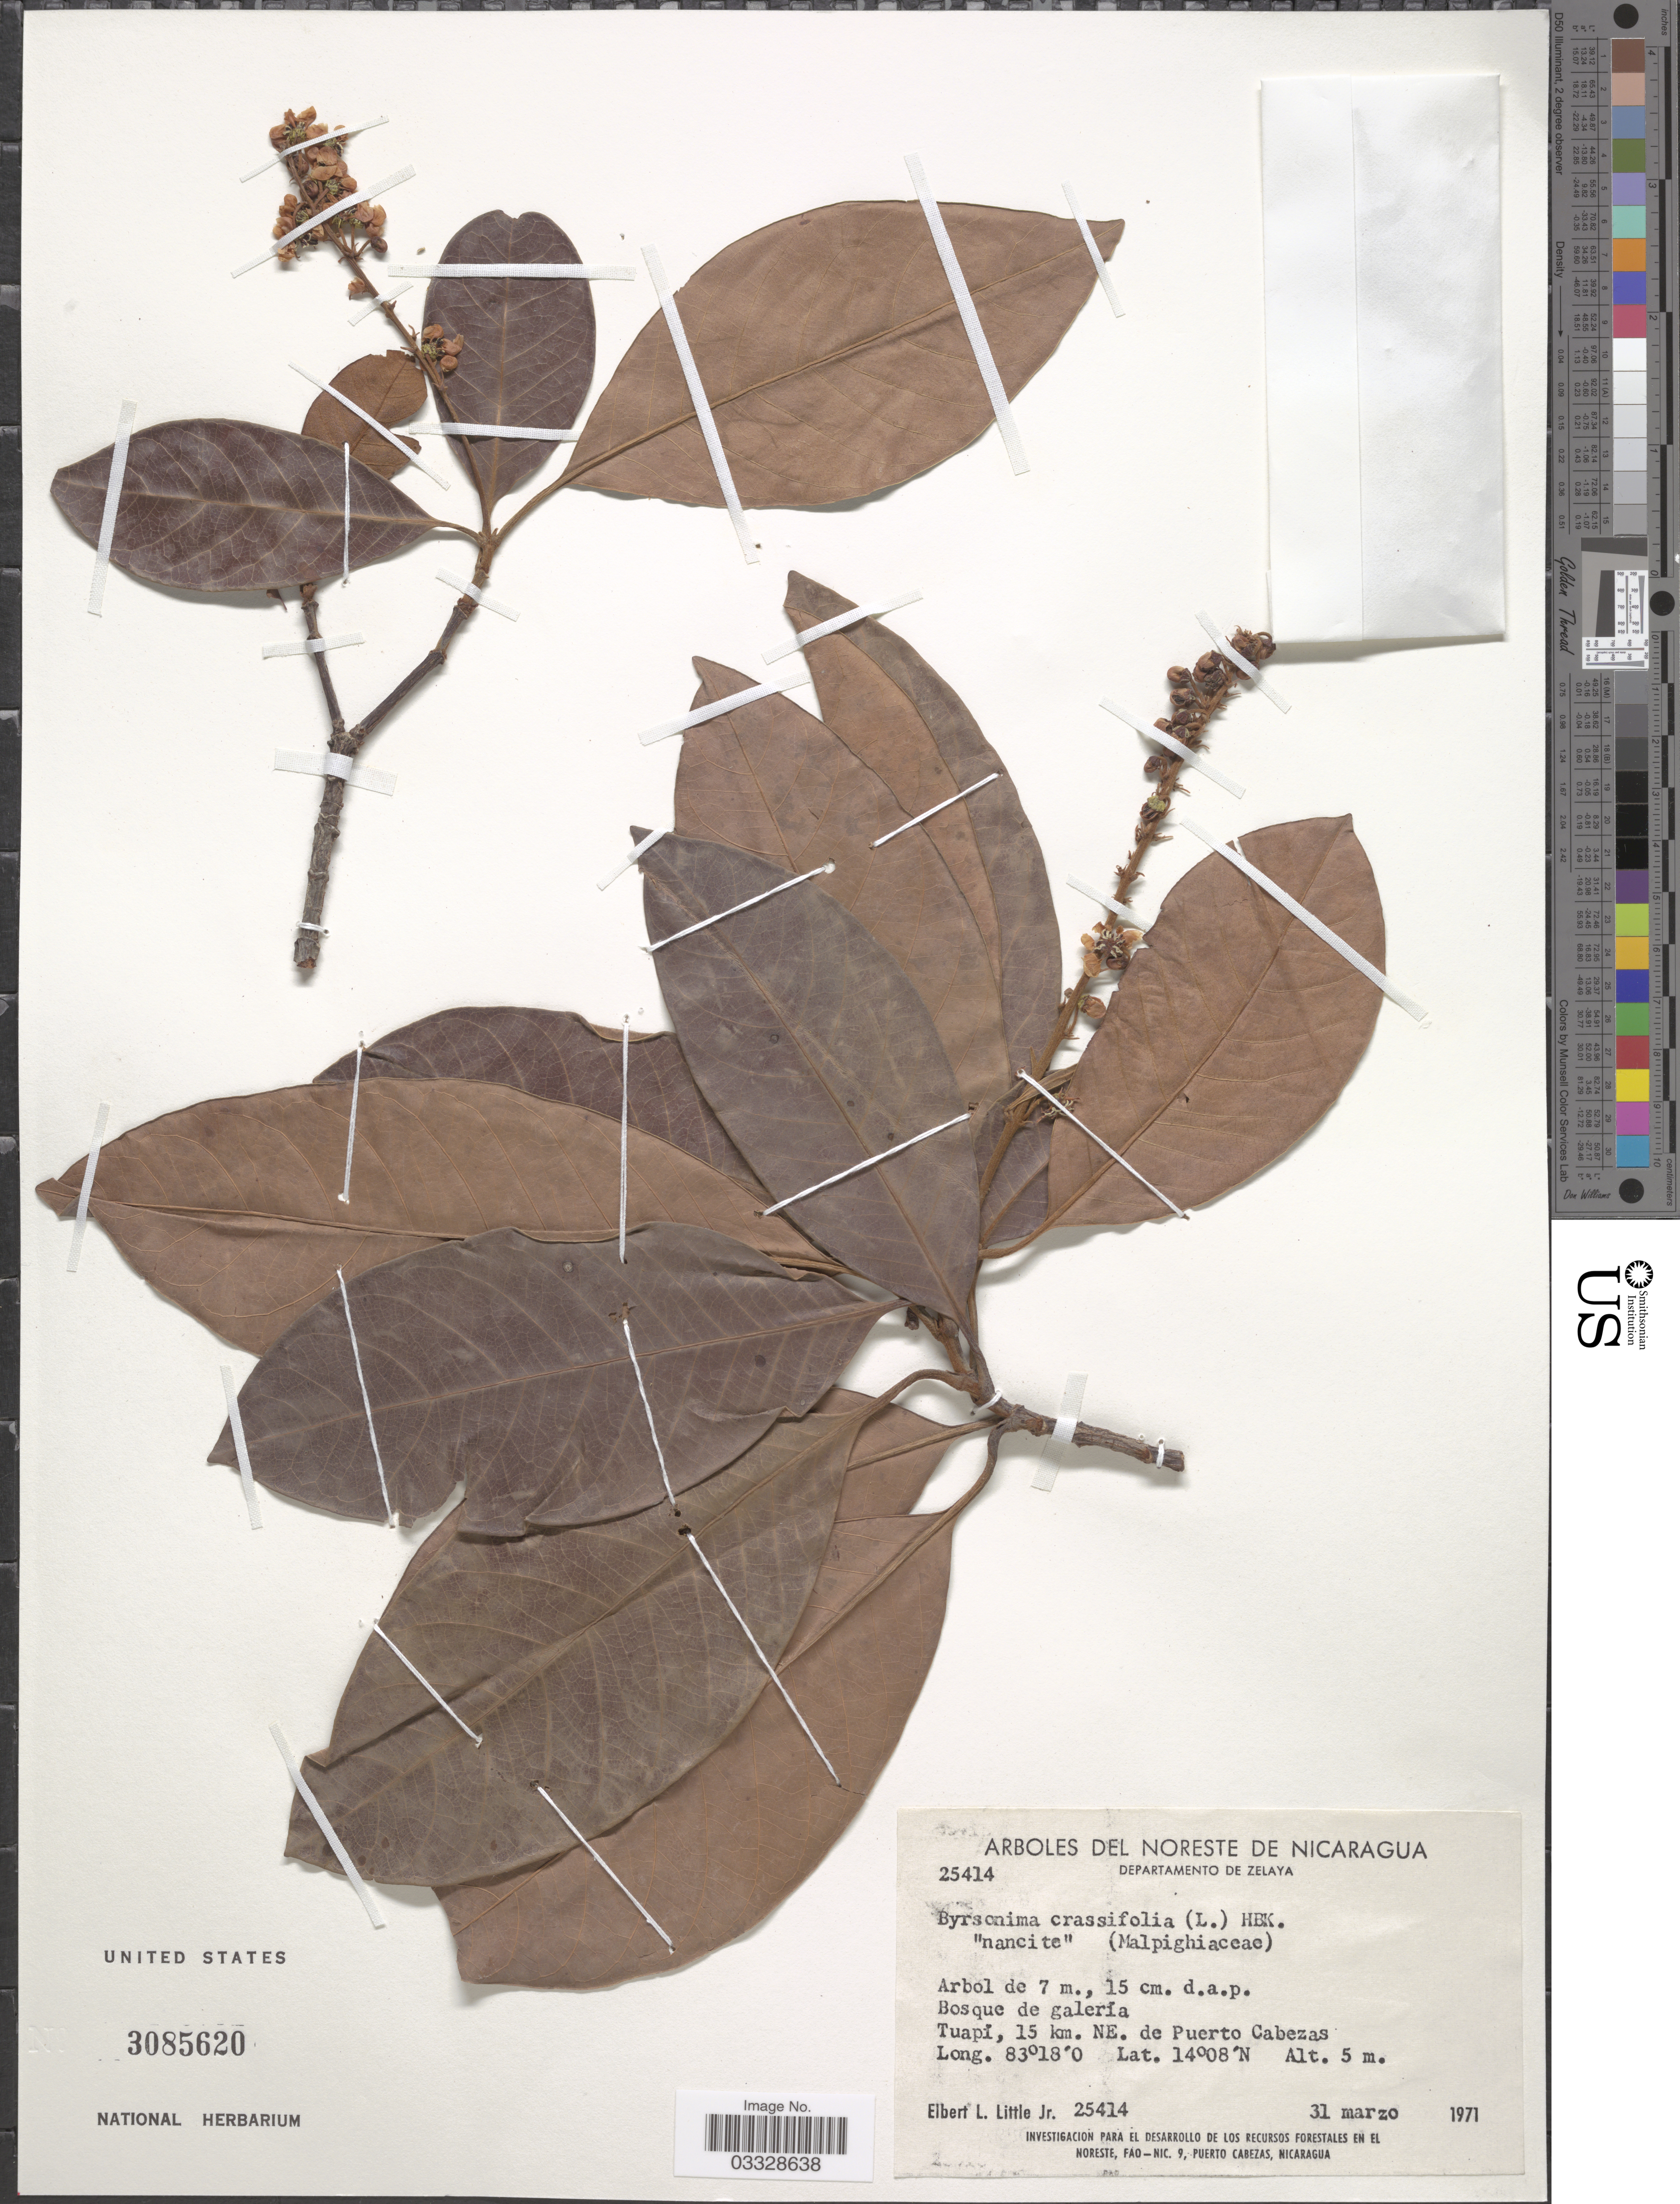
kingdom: Plantae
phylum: Tracheophyta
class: Magnoliopsida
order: Malpighiales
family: Malpighiaceae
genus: Byrsonima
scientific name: Byrsonima crassifolia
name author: (L.) Kunth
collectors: E. L. Little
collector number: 25414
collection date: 1971-03-31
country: Nicaragua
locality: Noreste de Nicaragua. Departamento de Zelaya. Tuapi, 15 km NE. of Puerto Cabezas.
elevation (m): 5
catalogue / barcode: US 3085620